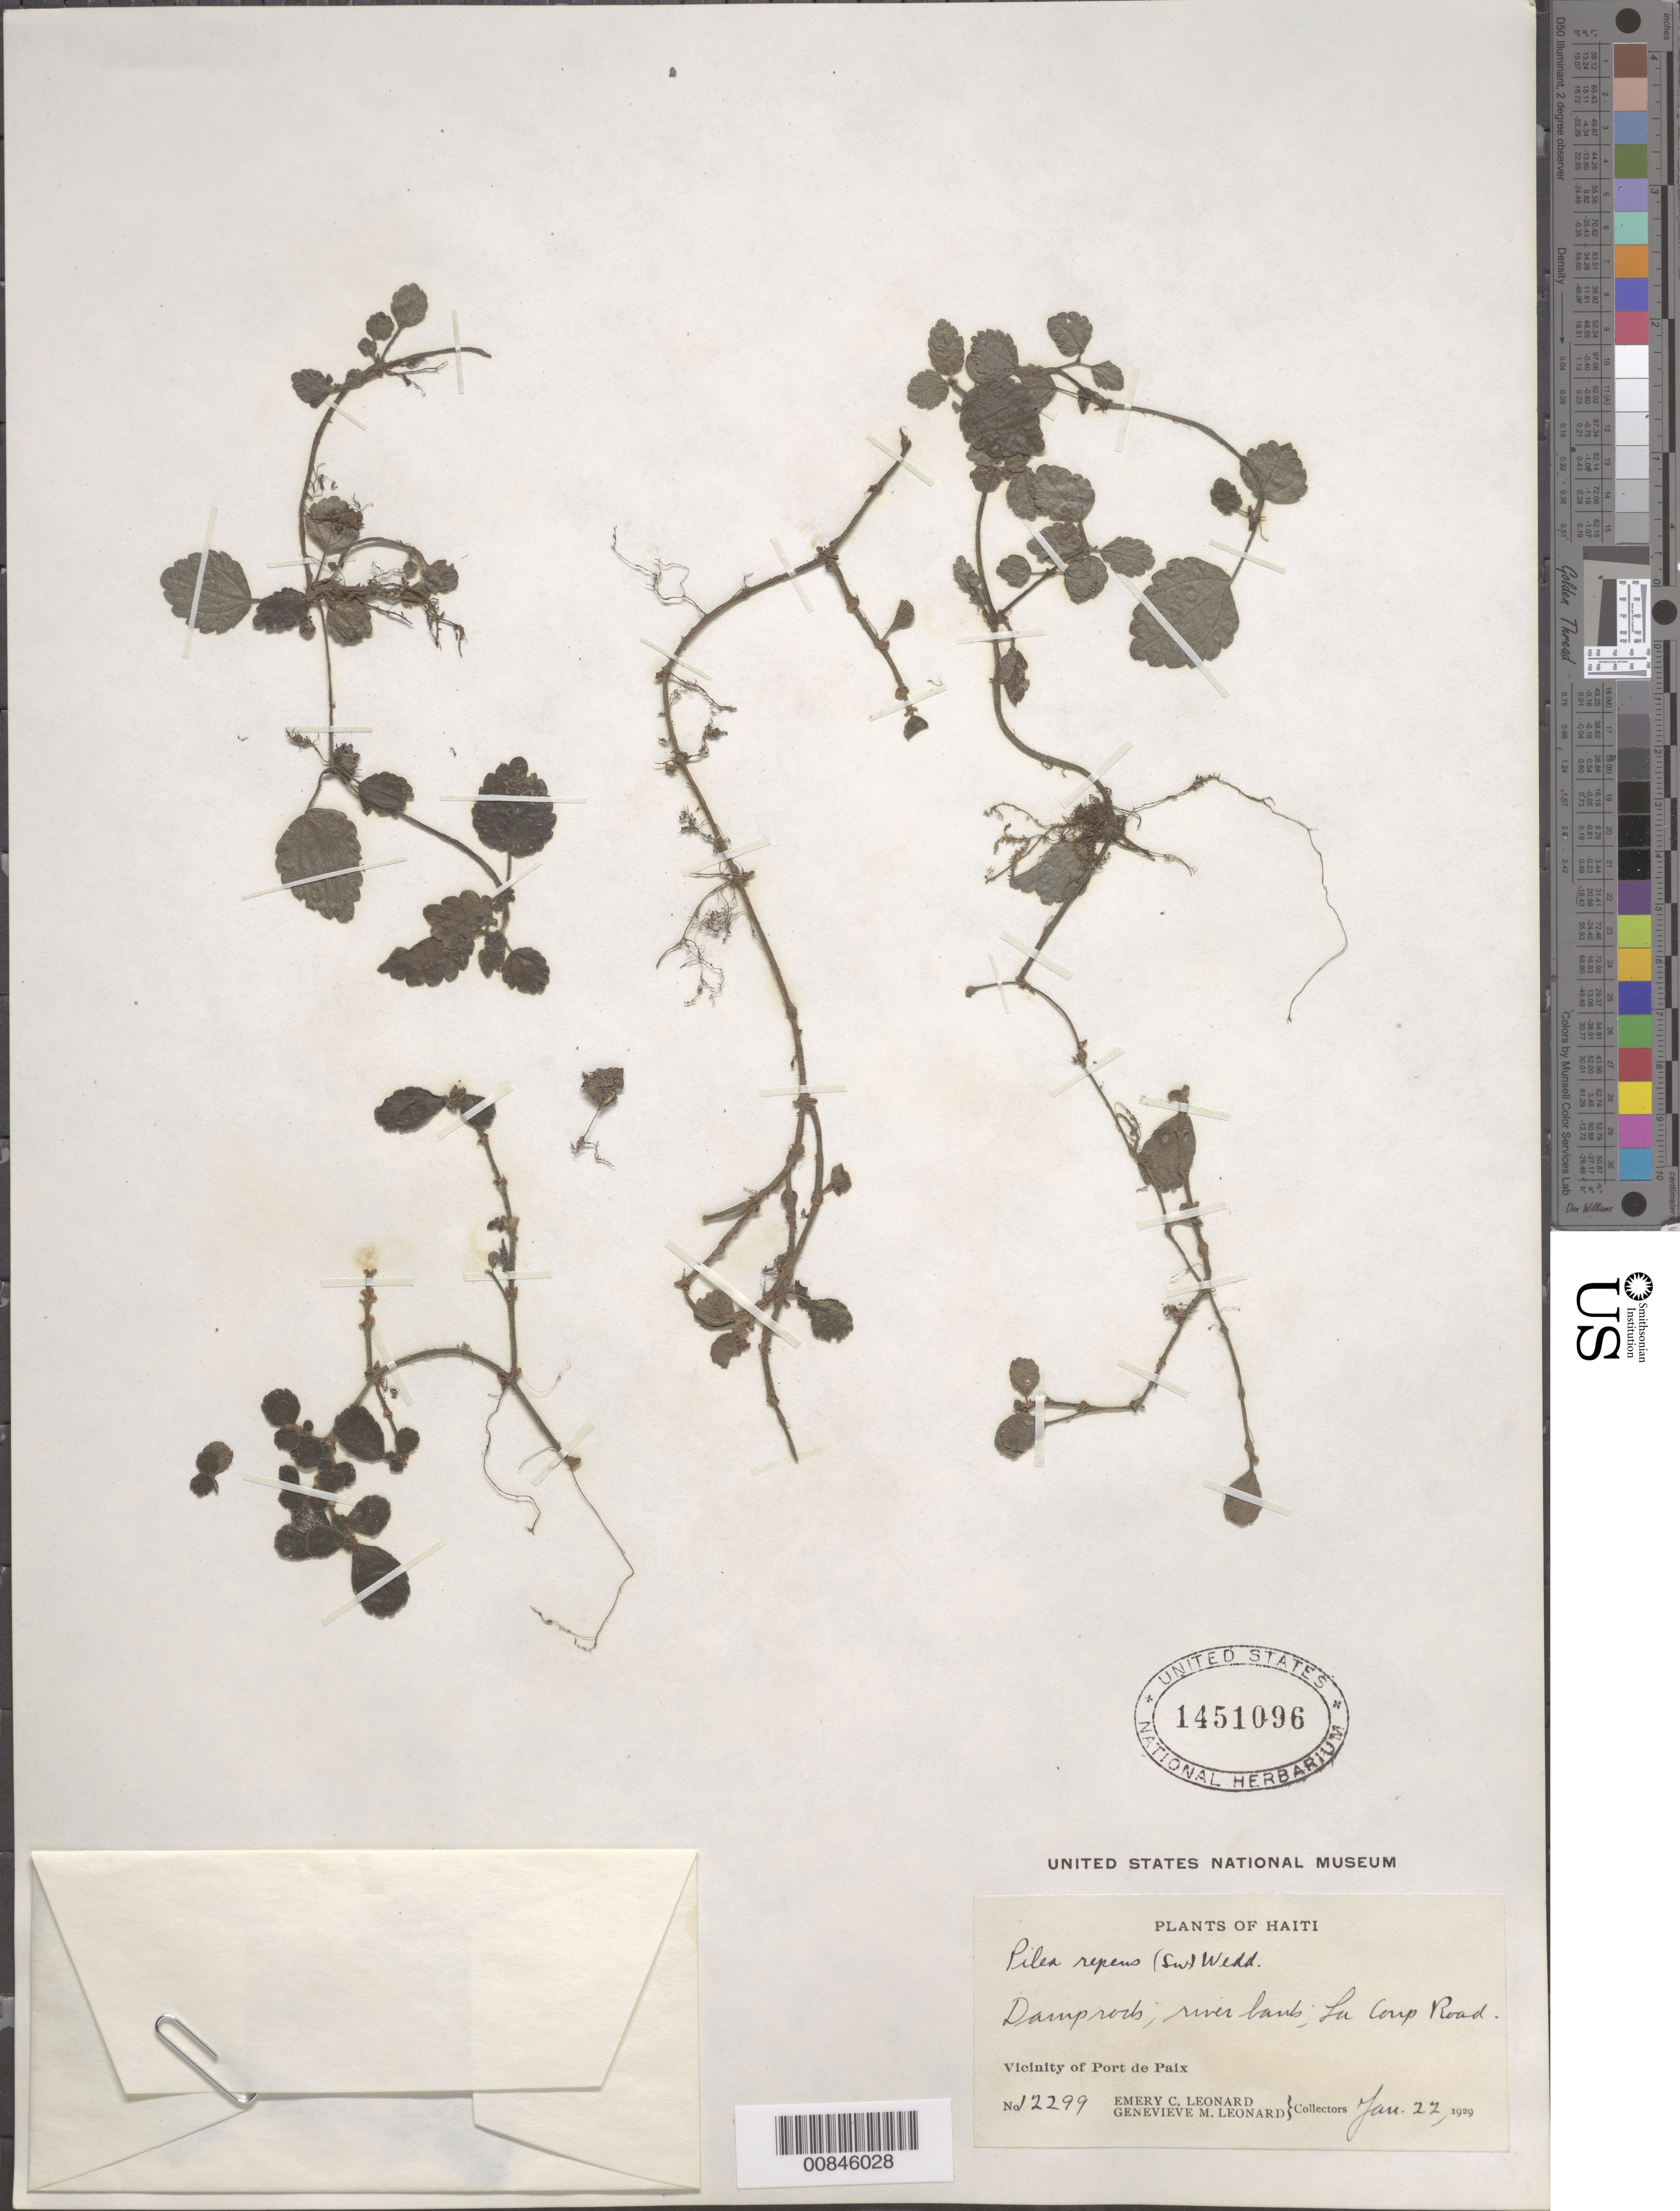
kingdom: Plantae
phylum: Tracheophyta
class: Magnoliopsida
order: Rosales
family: Urticaceae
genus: Pilea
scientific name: Pilea repens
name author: (Sw.) Wedd.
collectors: E. C. Leonard & G. M. Leonard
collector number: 12299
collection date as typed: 22 Jan 1929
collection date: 1929-01-22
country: Haiti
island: Hispaniola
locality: La Coup Road. Vicinity of Port-de-Paix.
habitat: Damp rocks; river bank.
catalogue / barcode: US 1451096